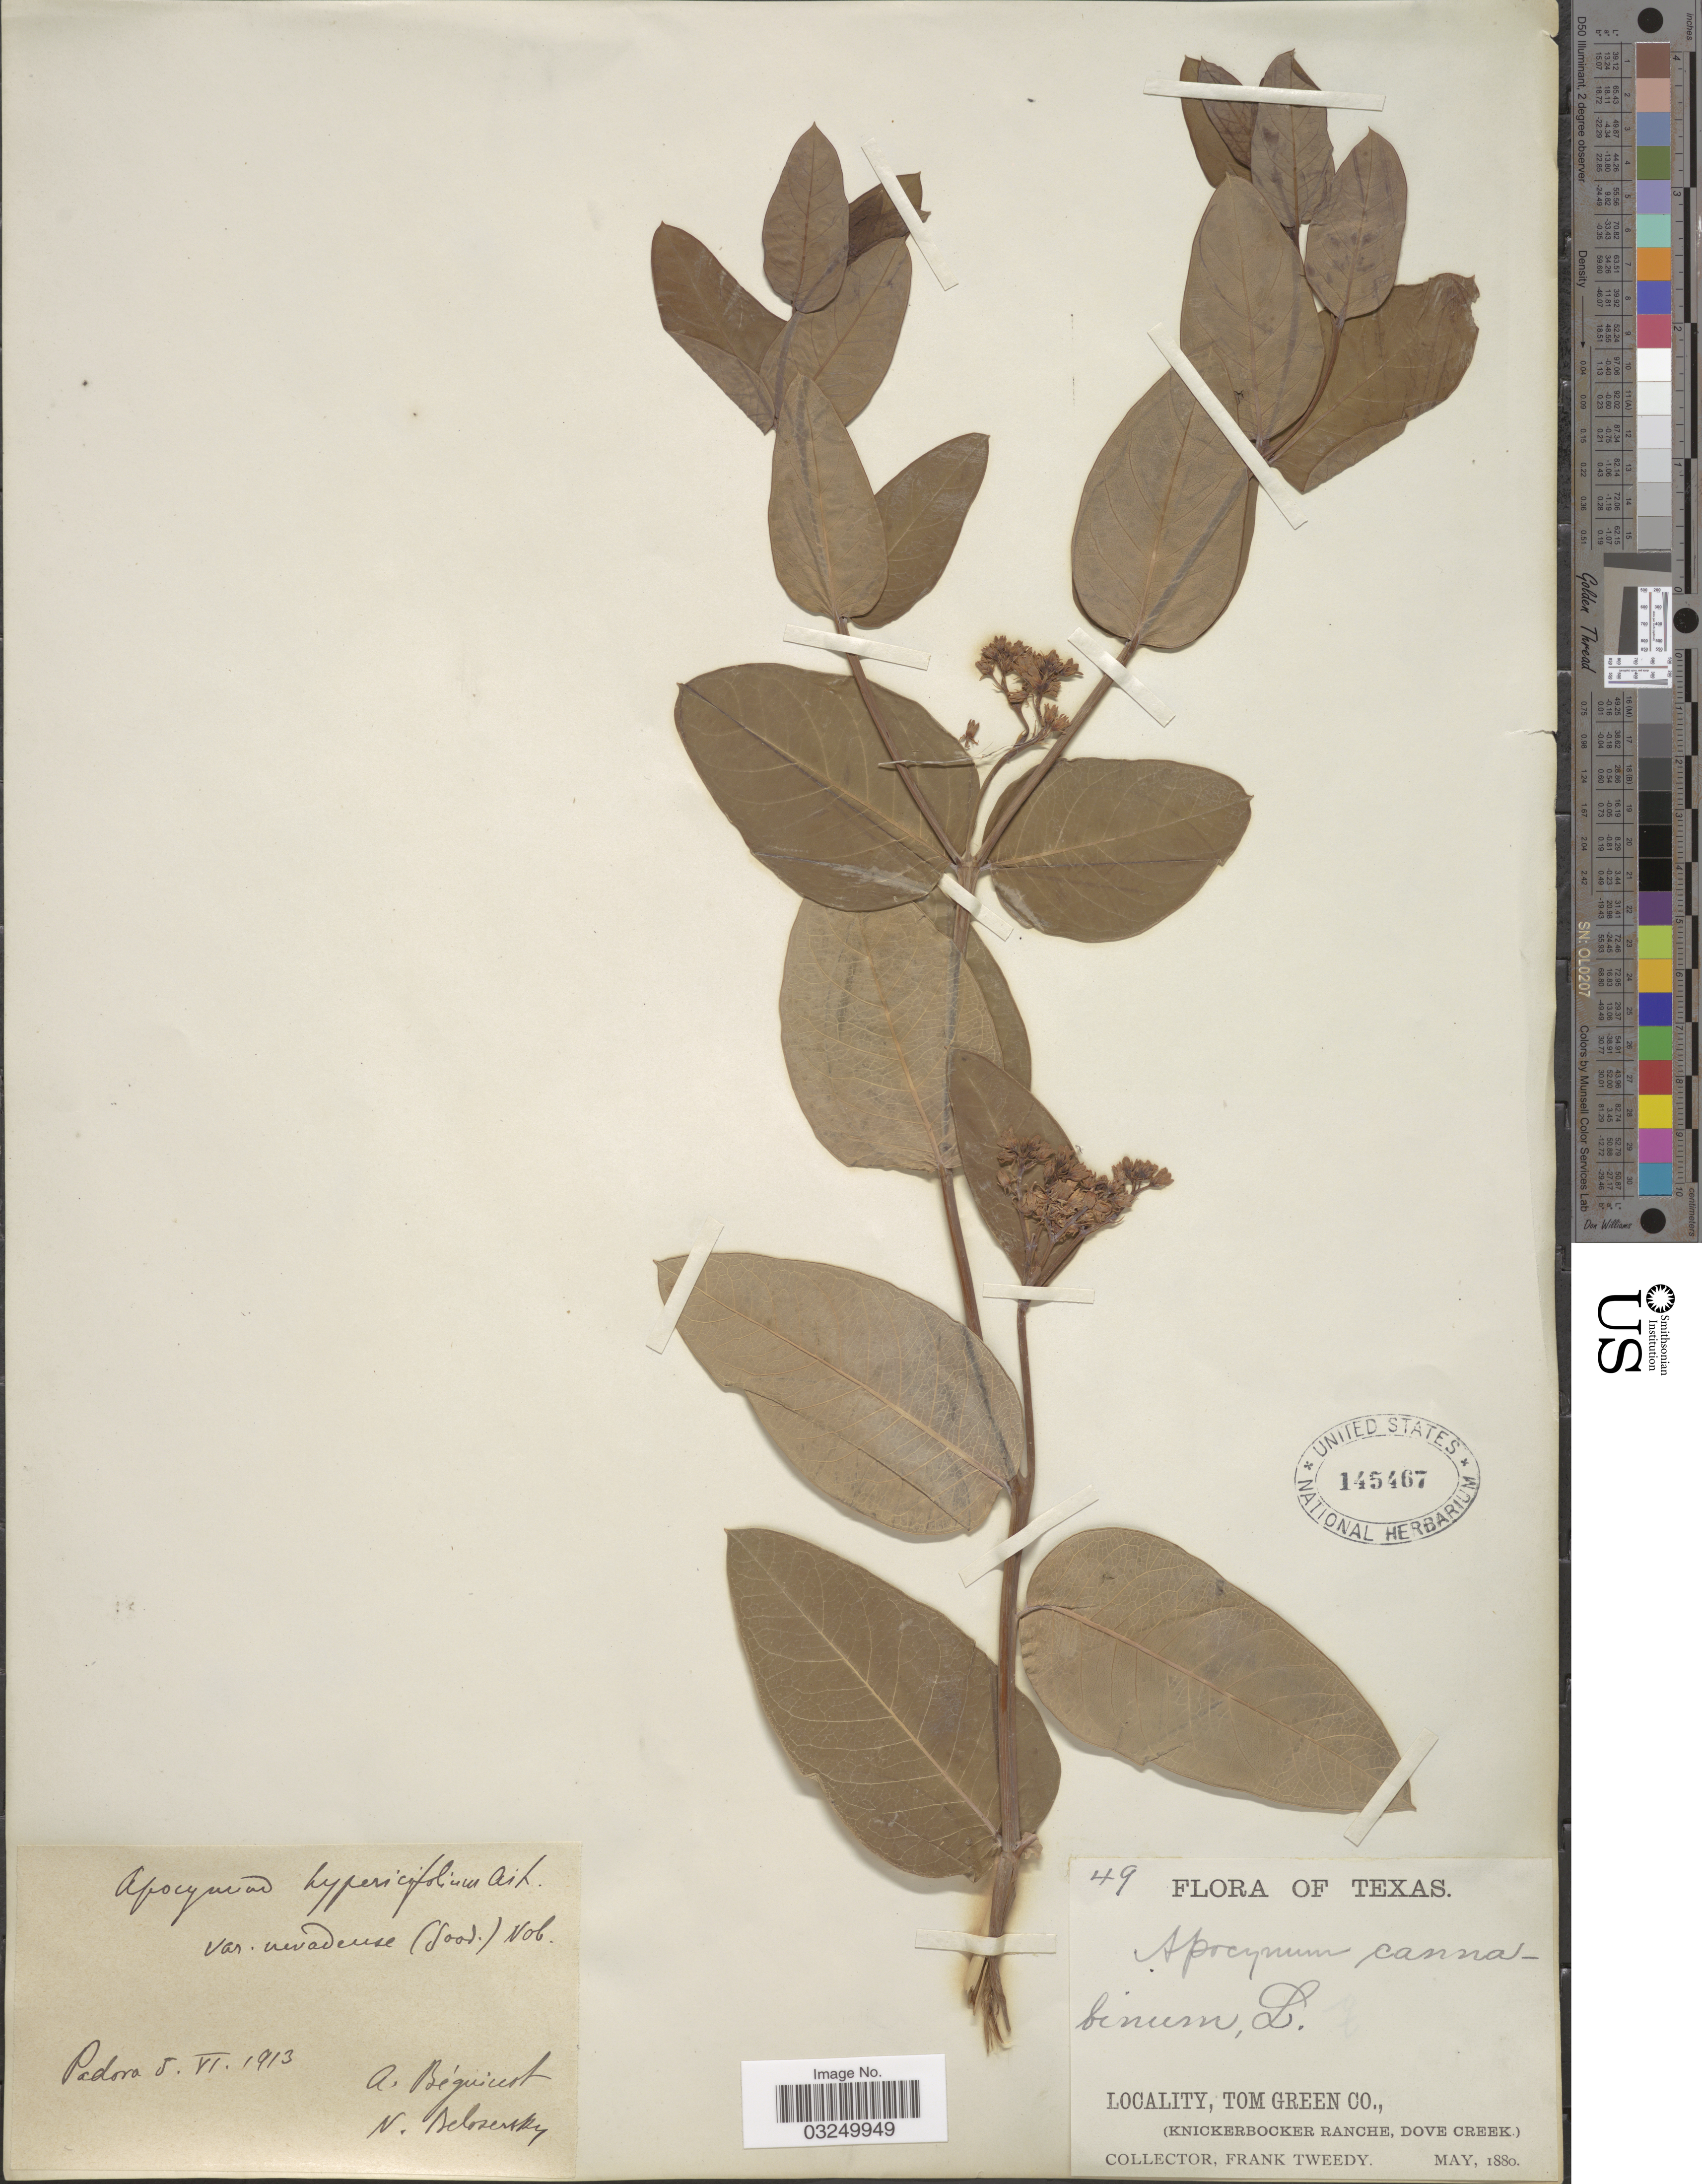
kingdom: Plantae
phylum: Tracheophyta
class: Magnoliopsida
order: Gentianales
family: Apocynaceae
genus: Apocynum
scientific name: Apocynum nevadense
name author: Goodd.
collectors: F. Tweedy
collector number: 49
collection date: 1880-05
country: United States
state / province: Texas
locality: Tom Green Co., (Knickerbocker Ranche, Dove Creek).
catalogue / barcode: US 145467